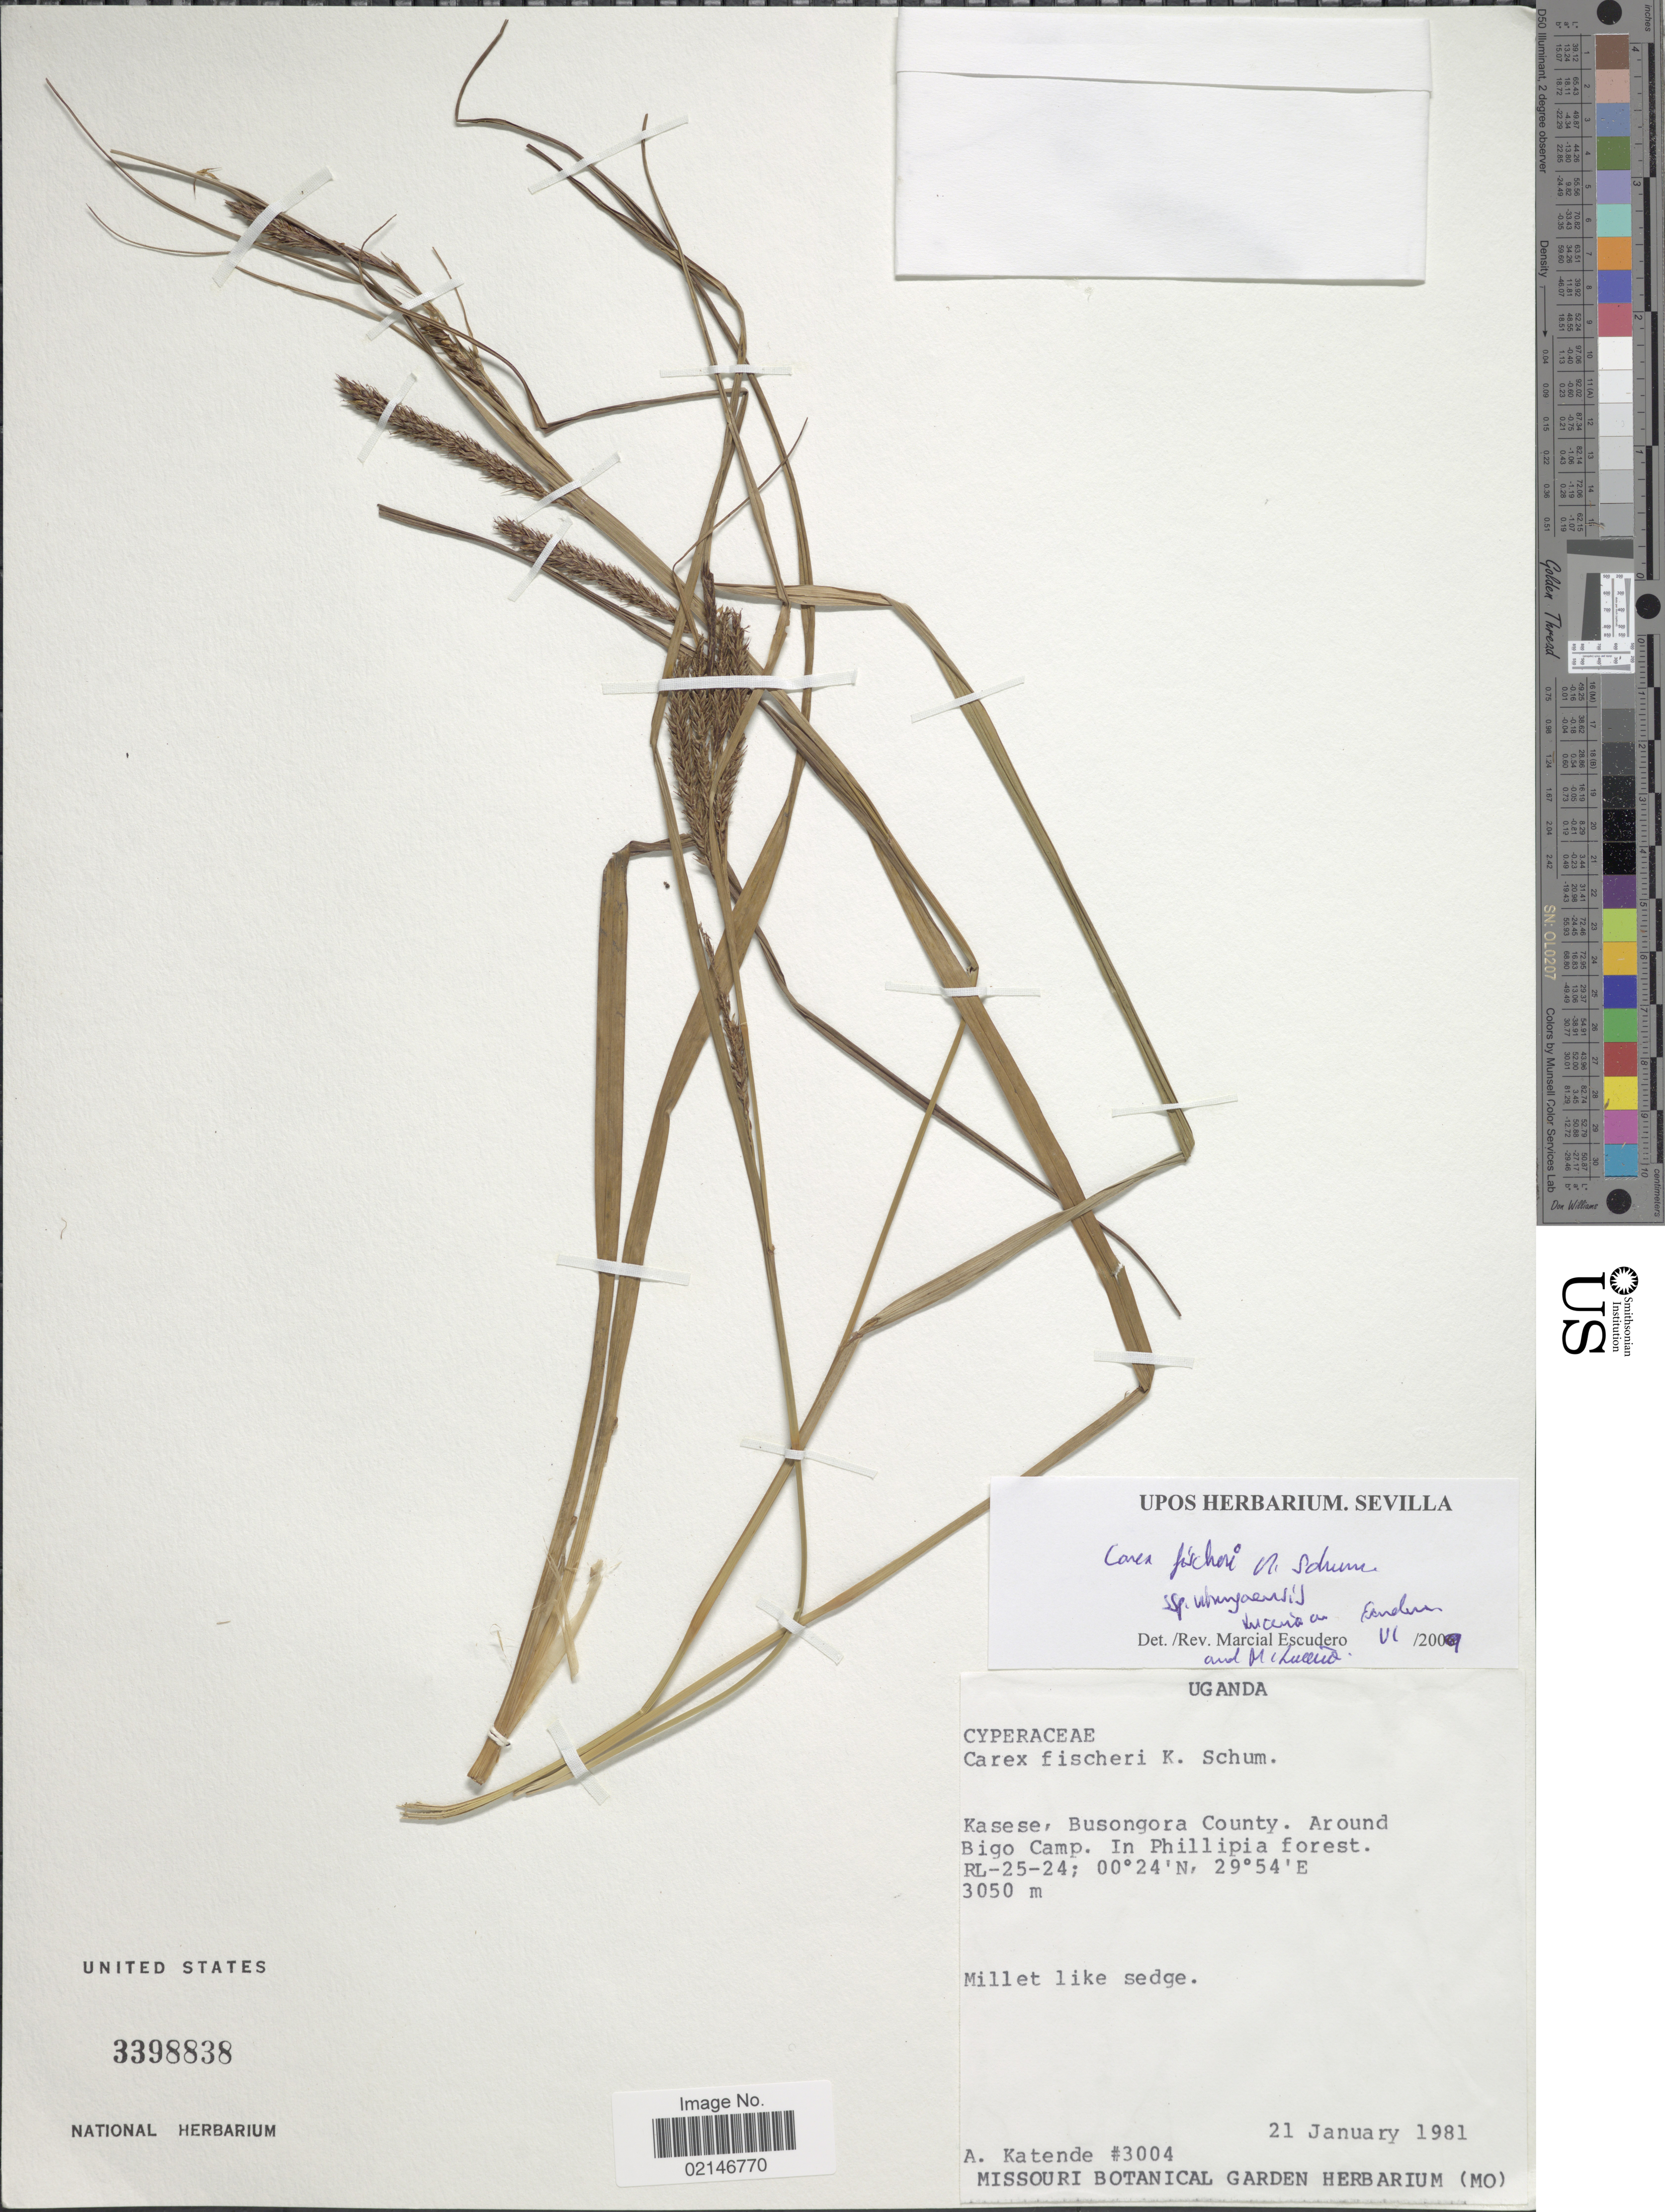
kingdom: Plantae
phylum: Tracheophyta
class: Liliopsida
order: Poales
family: Cyperaceae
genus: Carex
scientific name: Carex fischeri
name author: K. Schum.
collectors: A. Katende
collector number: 3004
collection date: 1981-01-21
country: Uganda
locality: Kasese, Busongora County. Around Bigo Camp. In Phillipia Forest, RL-25-24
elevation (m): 3050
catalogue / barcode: US 3398838